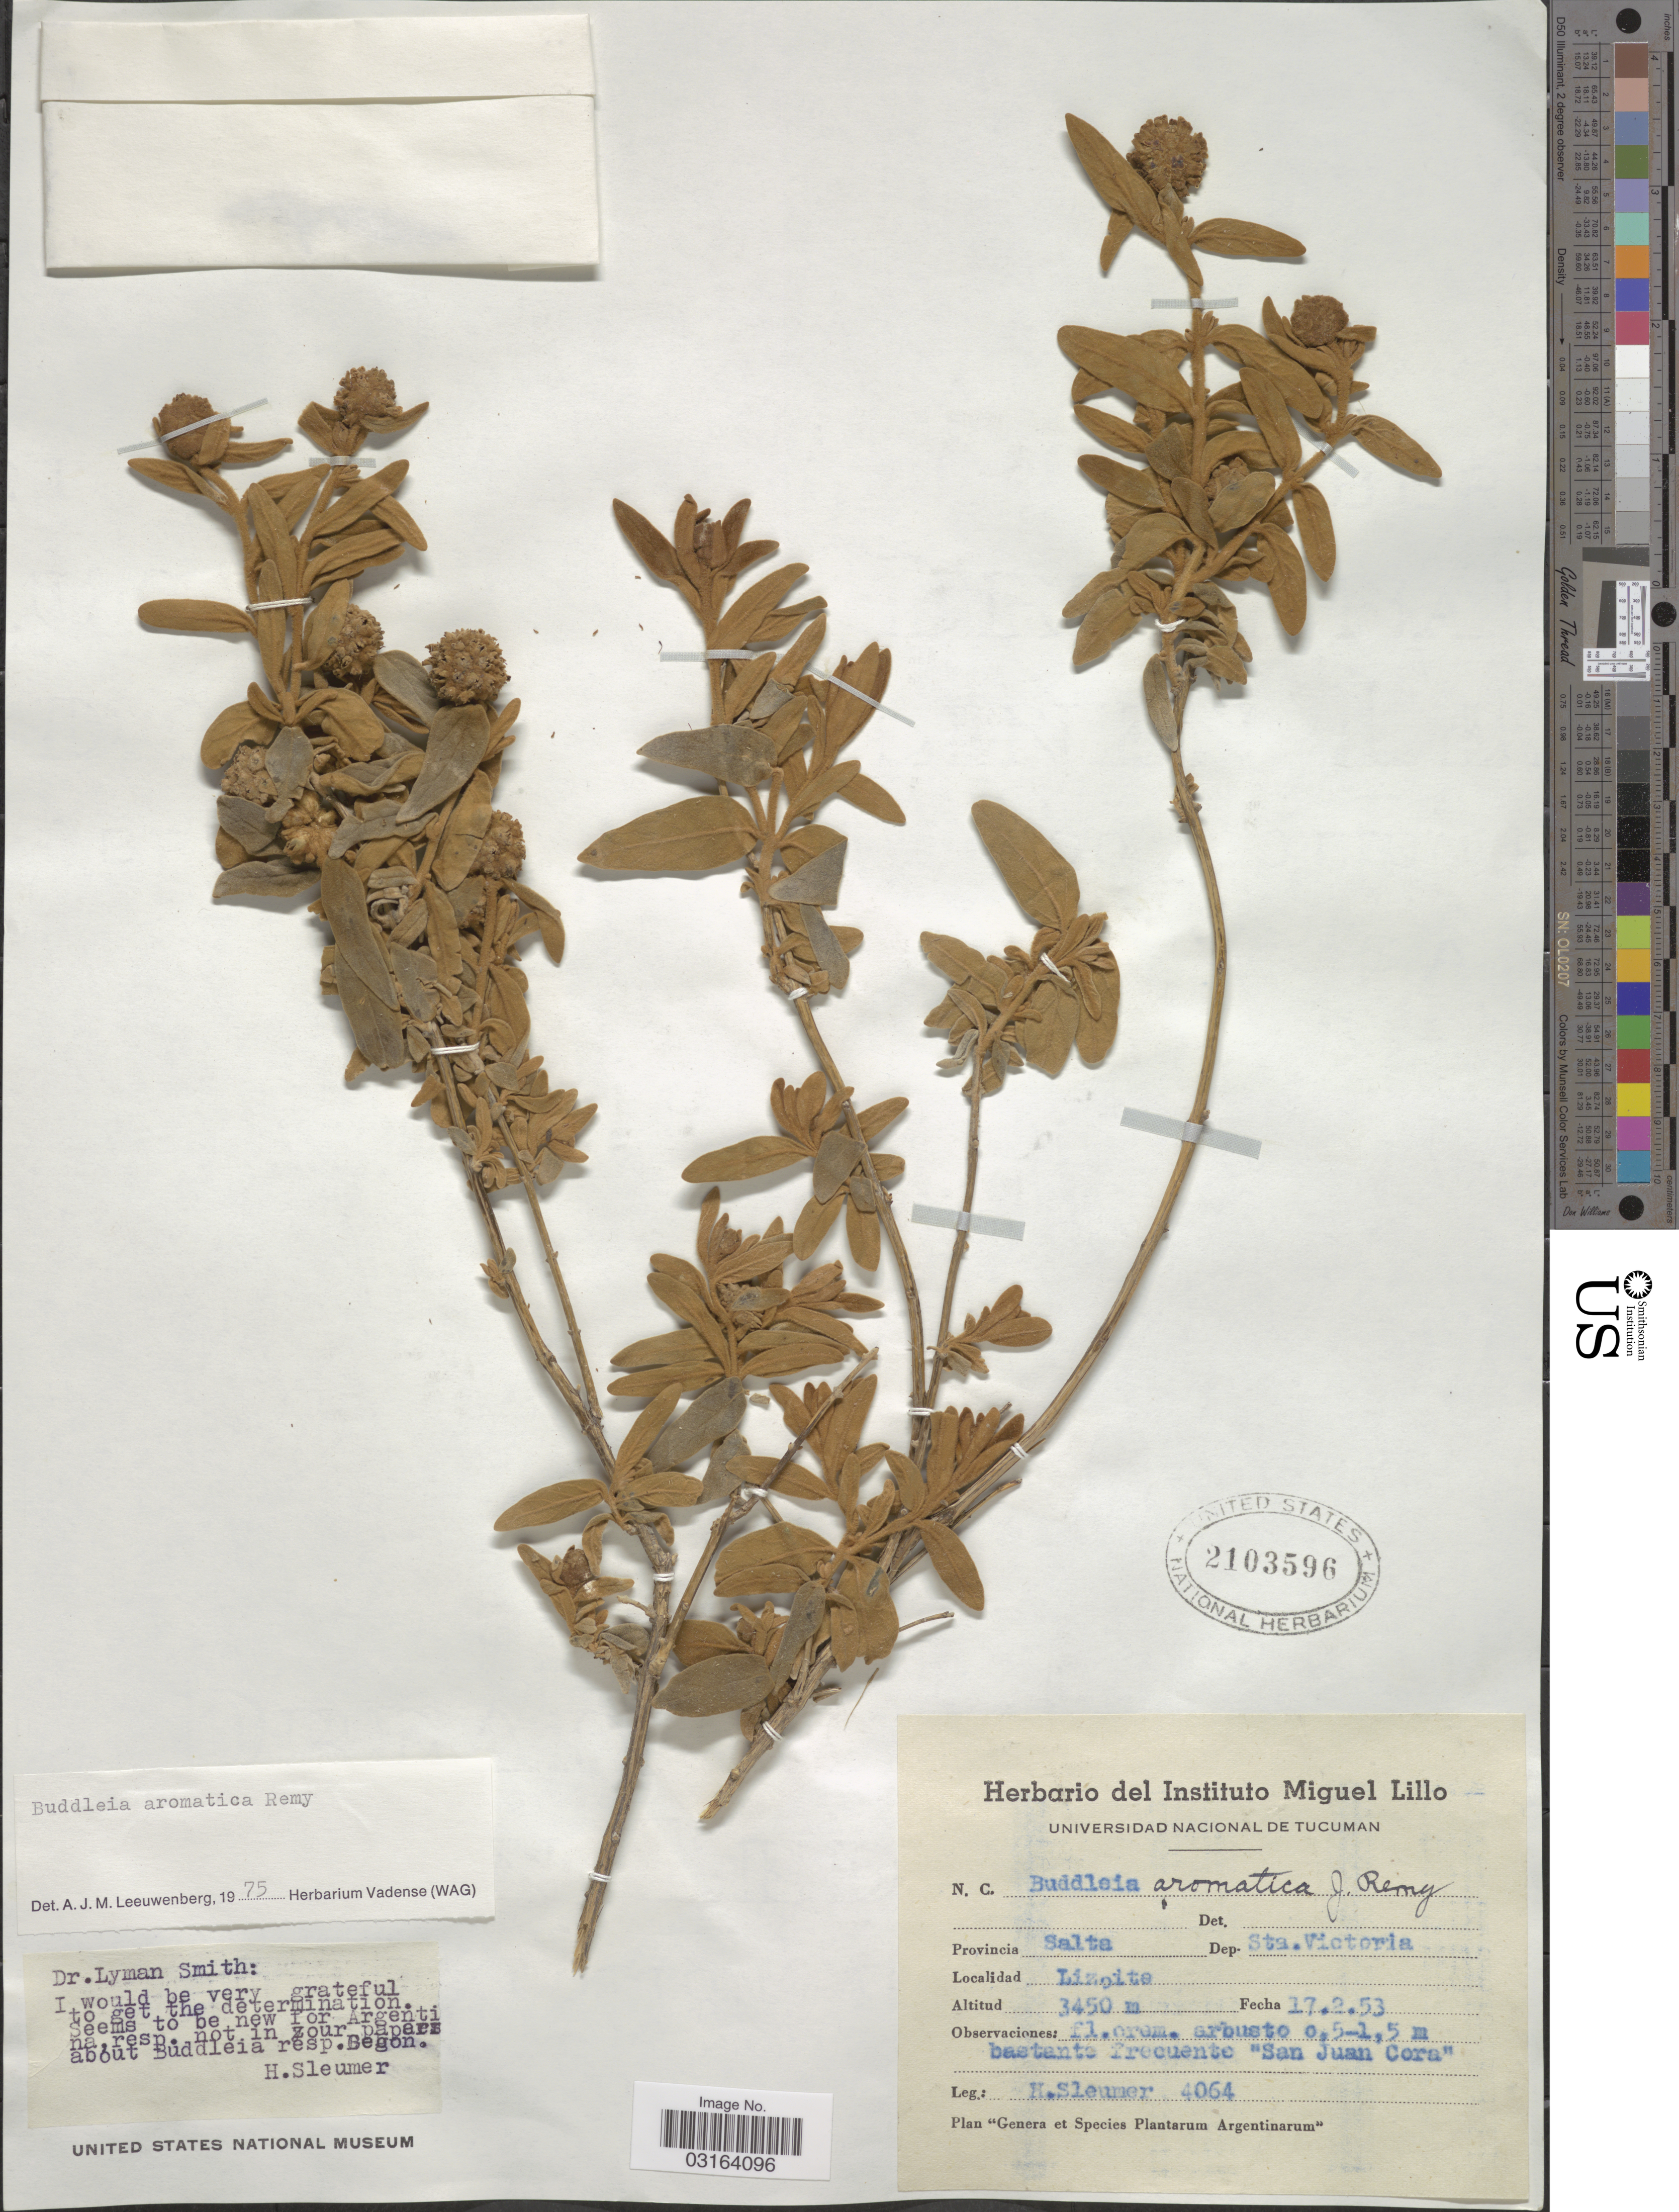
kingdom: Plantae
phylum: Tracheophyta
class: Magnoliopsida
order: Lamiales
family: Scrophulariaceae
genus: Buddleja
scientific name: Buddleja aromatica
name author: Remy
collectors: H. O. Sleumer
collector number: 4064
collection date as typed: Transcribed d/m/y: 17/2/53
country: Argentina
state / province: Salta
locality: Provincia Salta, Dep. Sta. Victoria. Lizoite.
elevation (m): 3450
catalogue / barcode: US 2103596